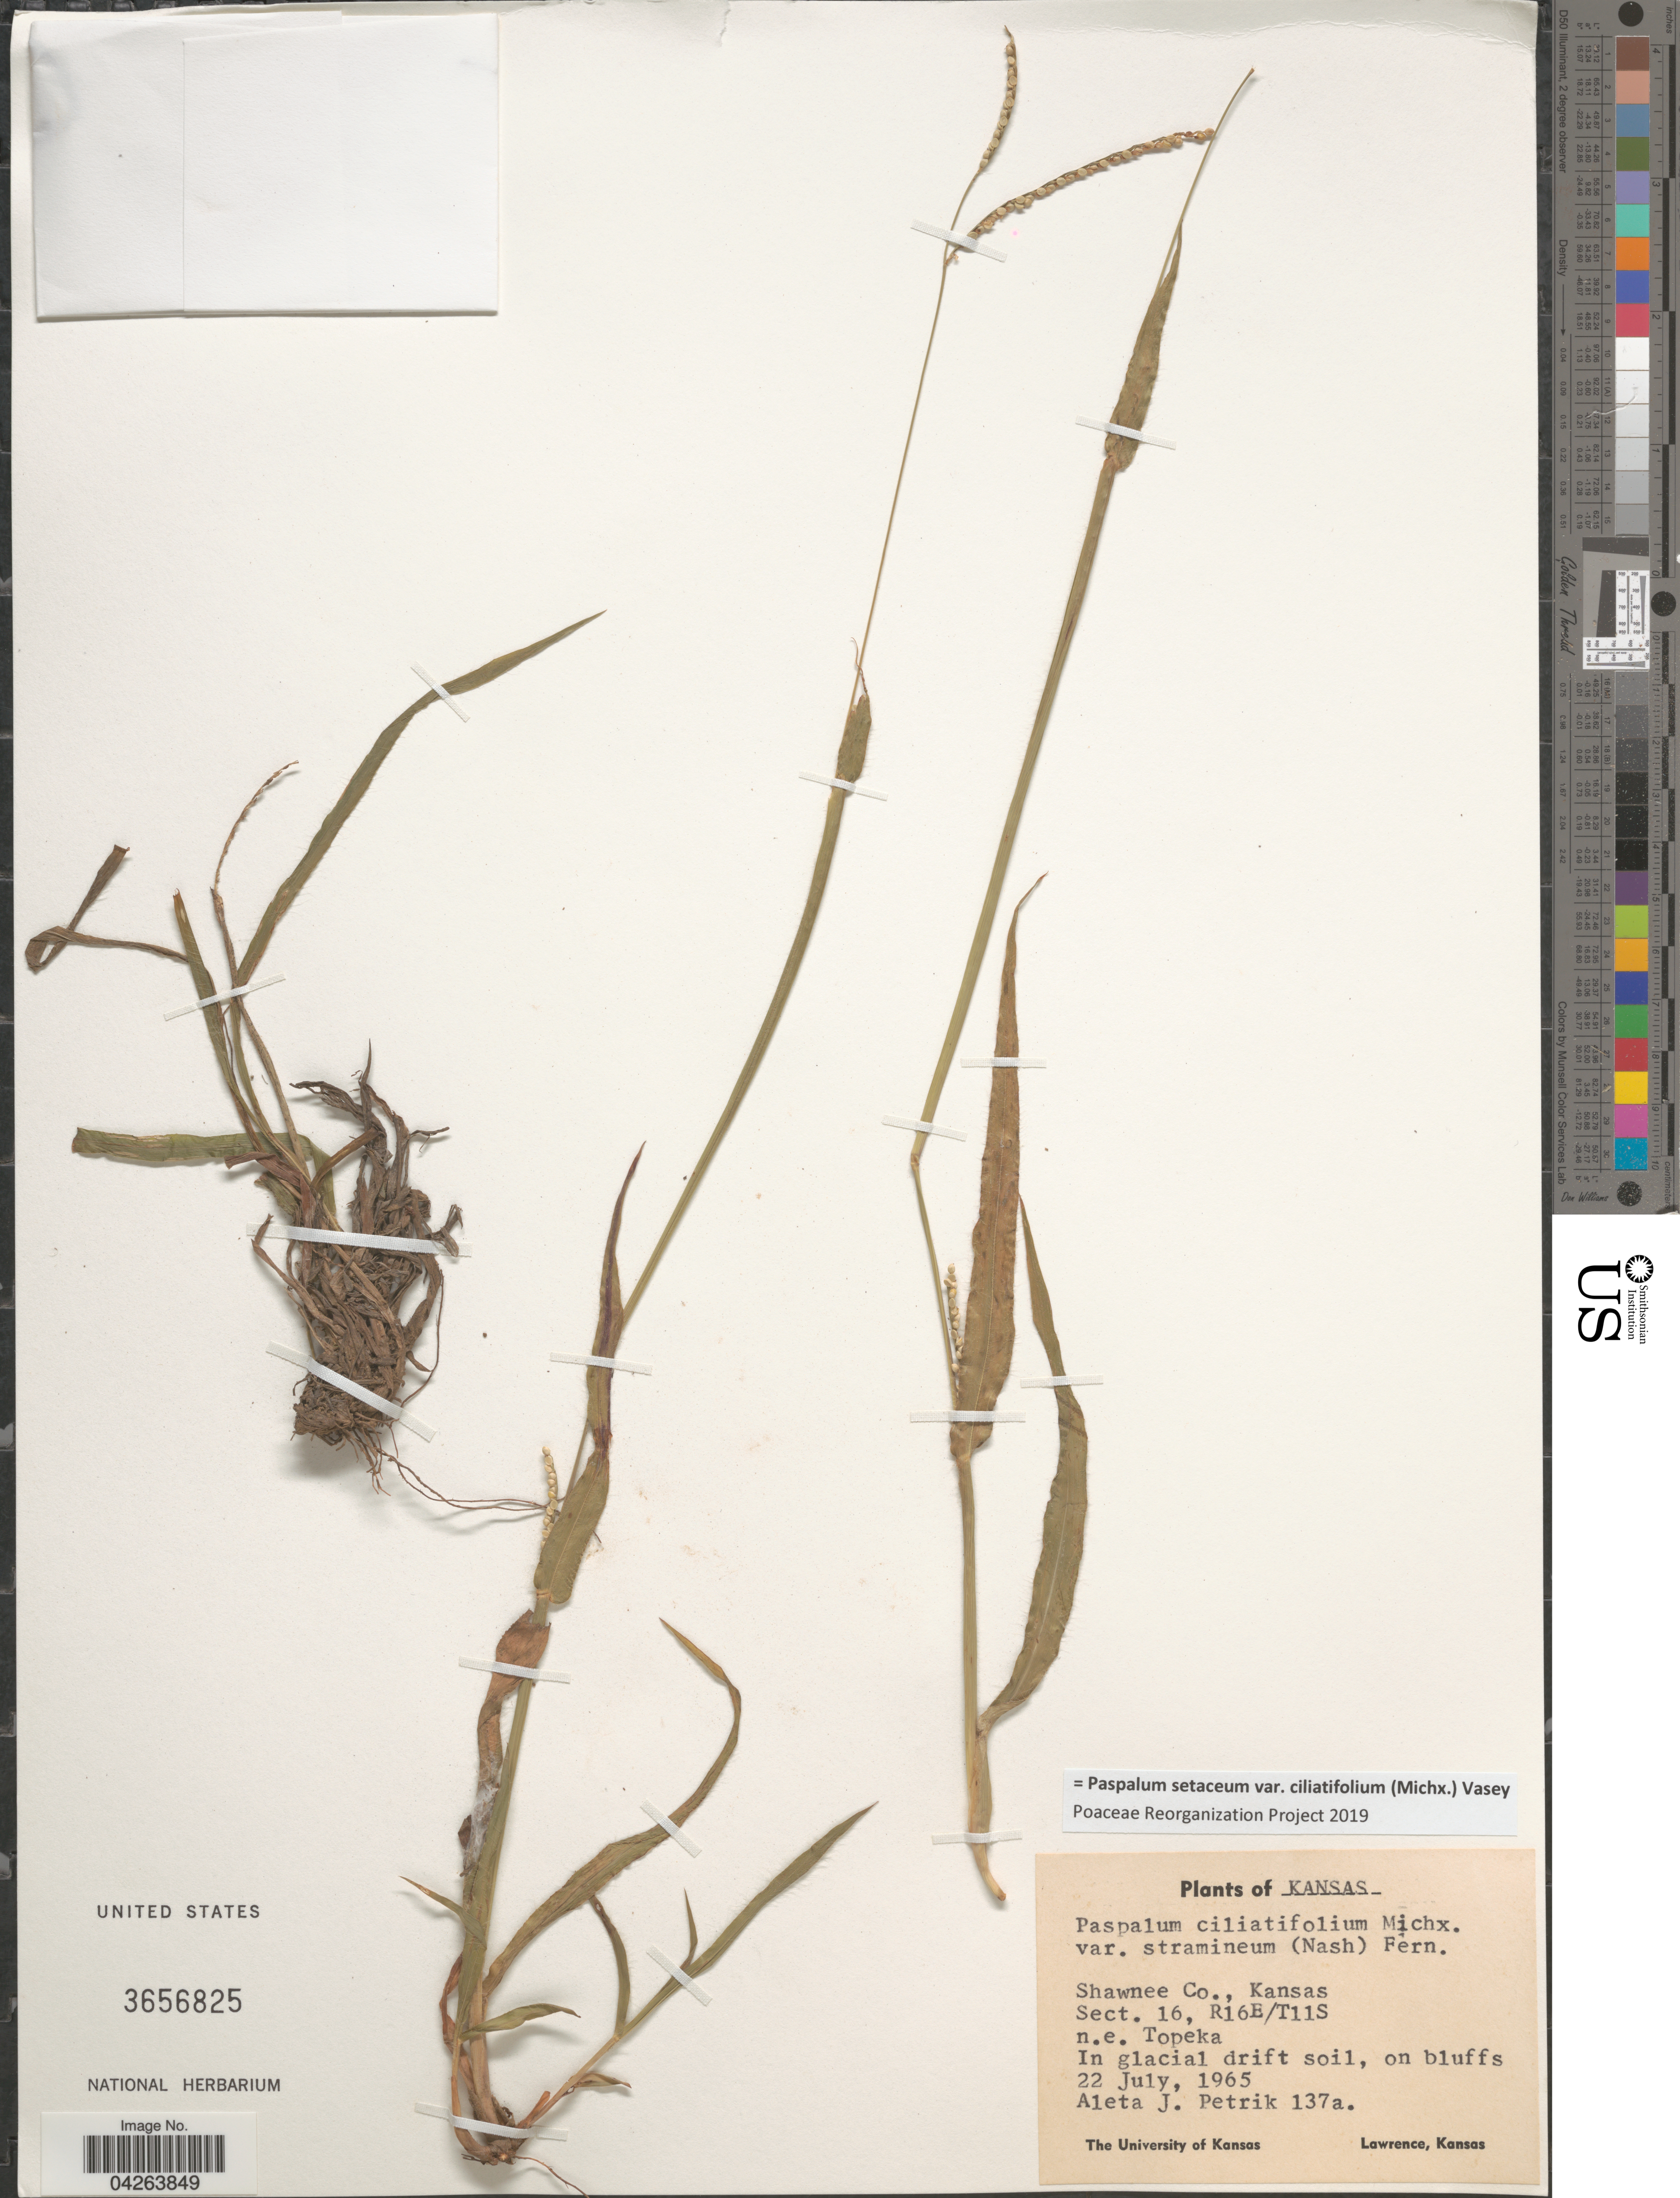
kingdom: Plantae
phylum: Tracheophyta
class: Liliopsida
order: Poales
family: Poaceae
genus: Paspalum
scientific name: Paspalum setaceum var. ciliatifolium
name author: (Michx.) Vasey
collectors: A. Petrik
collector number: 137a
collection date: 1965-07-22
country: United States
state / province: Kansas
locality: Shawnee Co., Sect. 16, R16E/T11S n.e. Topeka.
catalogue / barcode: US 3656825